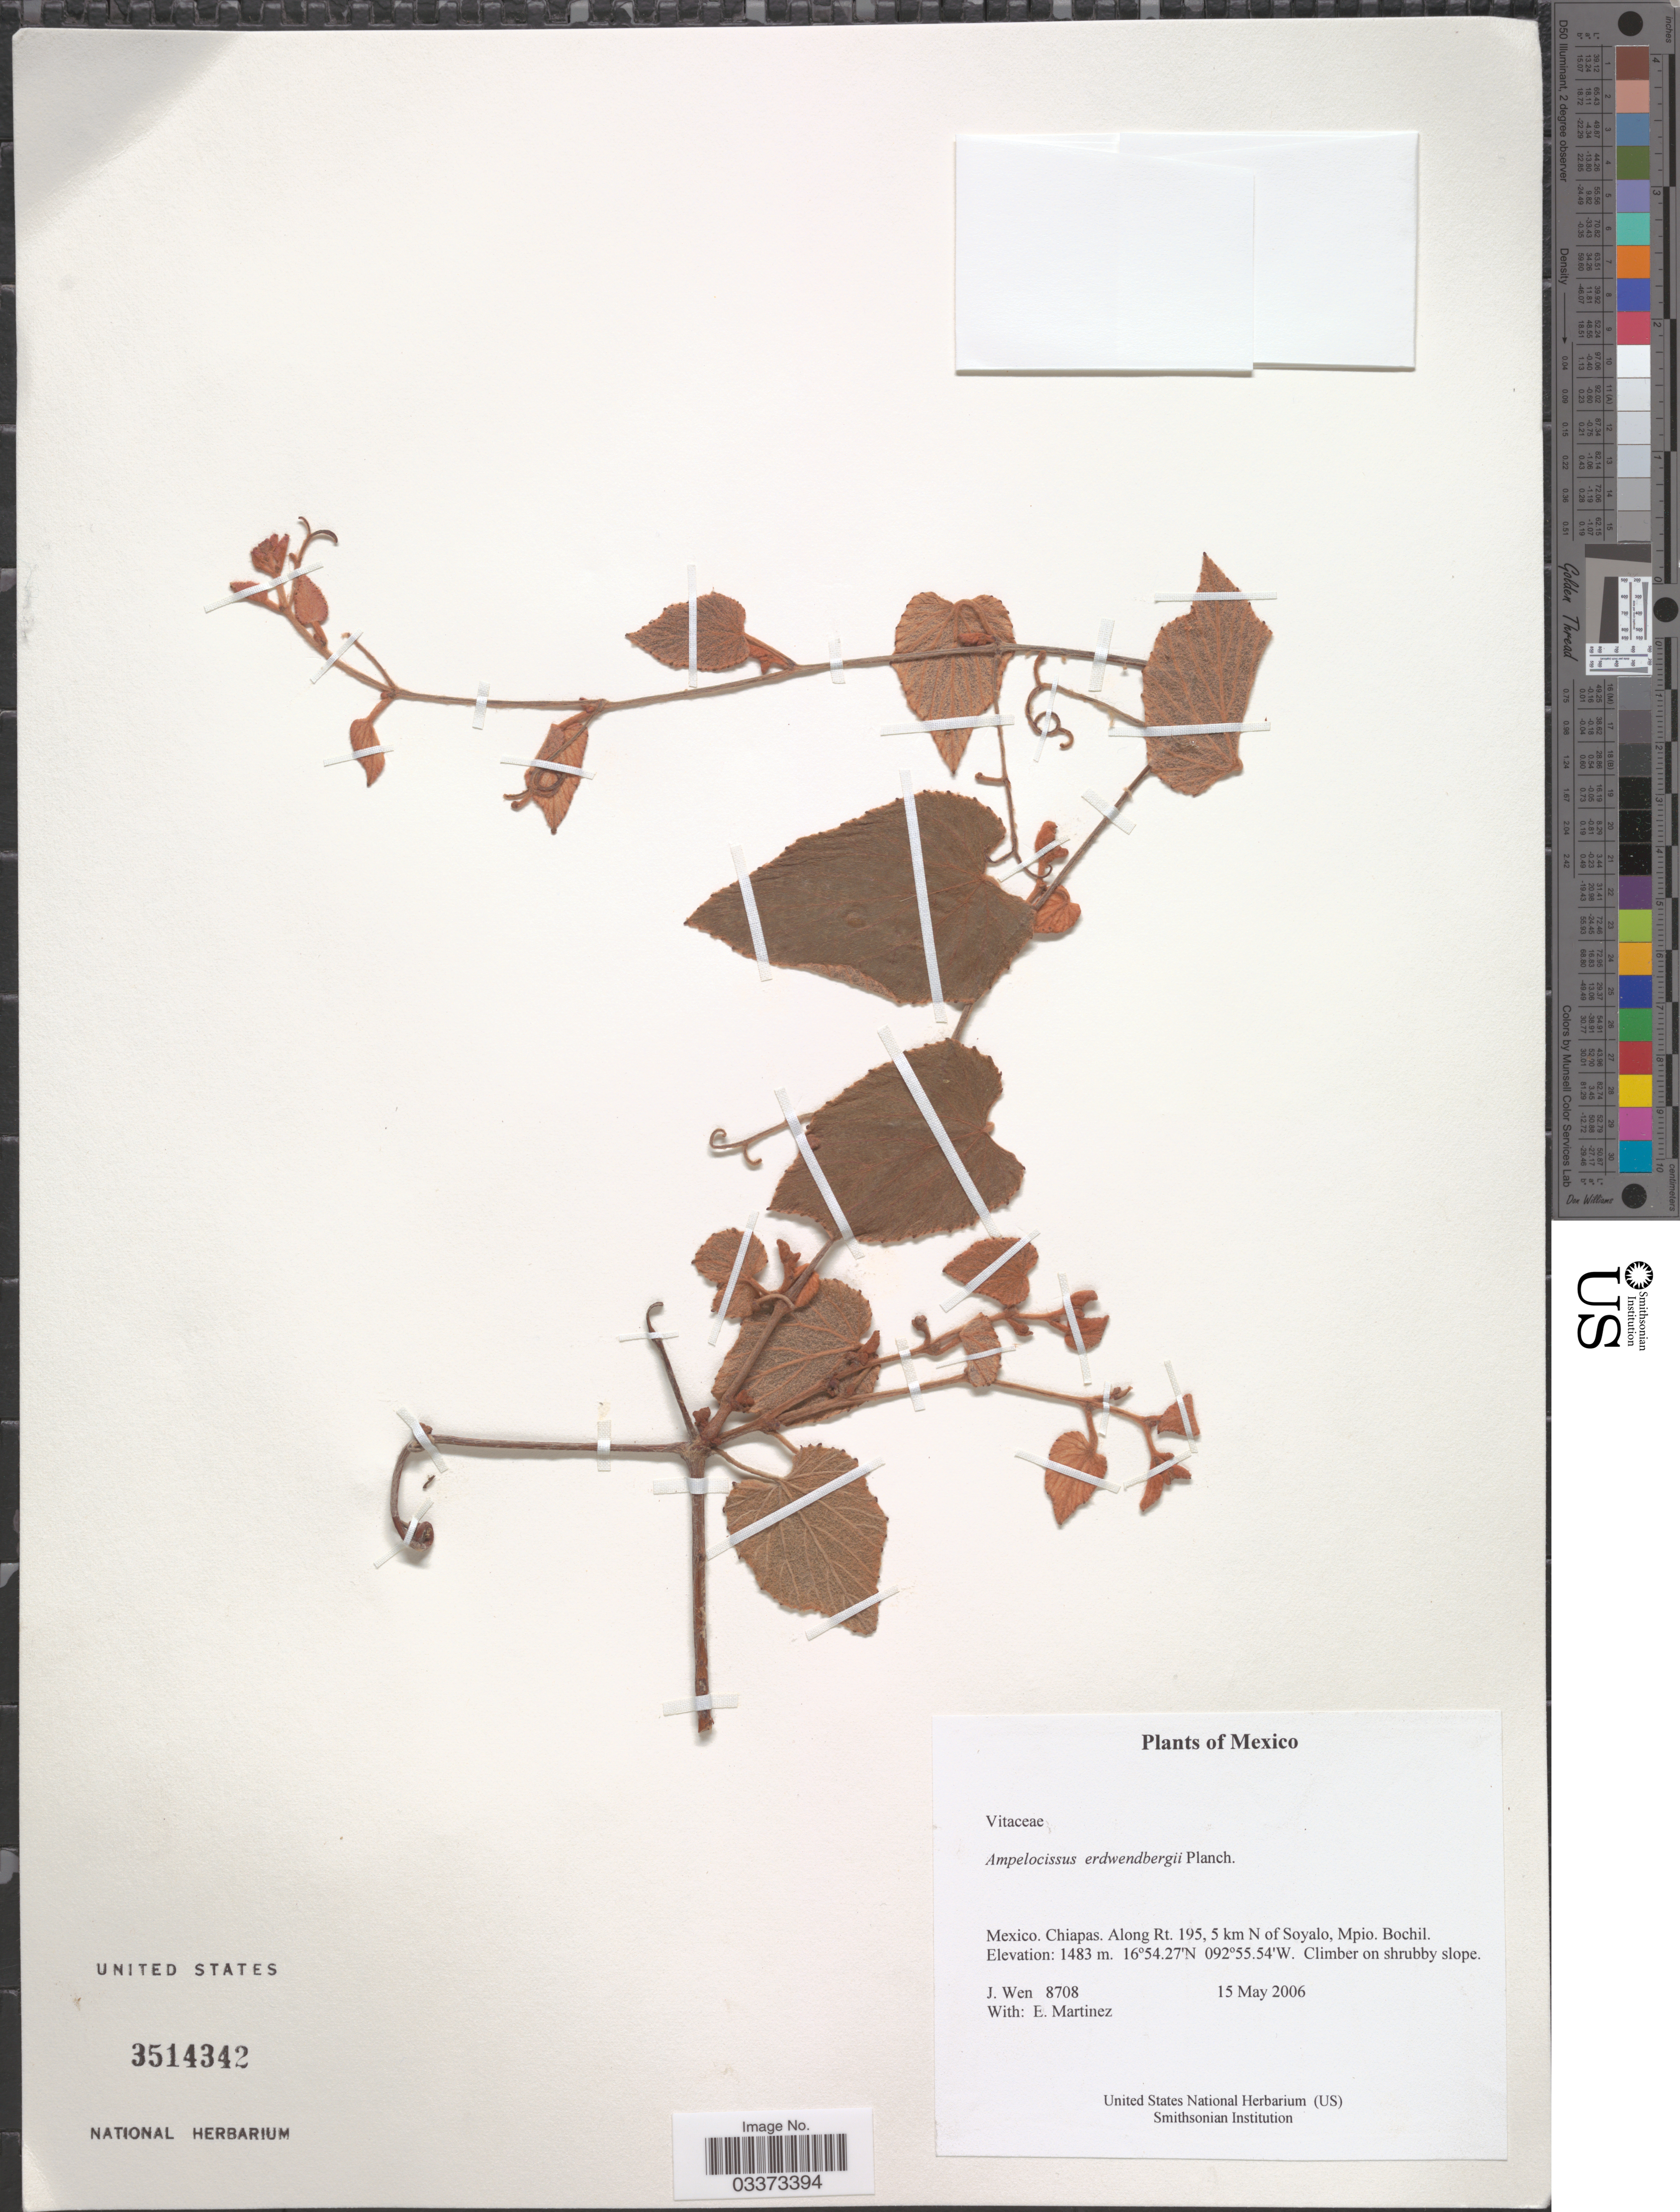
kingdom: Plantae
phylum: Tracheophyta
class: Magnoliopsida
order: Vitales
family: Vitaceae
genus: Ampelocissus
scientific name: Ampelocissus erdwendbergii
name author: Planch.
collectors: J. Wen & E. Martínez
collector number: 8708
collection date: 2006-05-15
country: Mexico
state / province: Chiapas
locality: Along Rt. 195, 5 km N of Soyalo, Mpio, Bochil.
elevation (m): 1483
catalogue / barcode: US 3514342